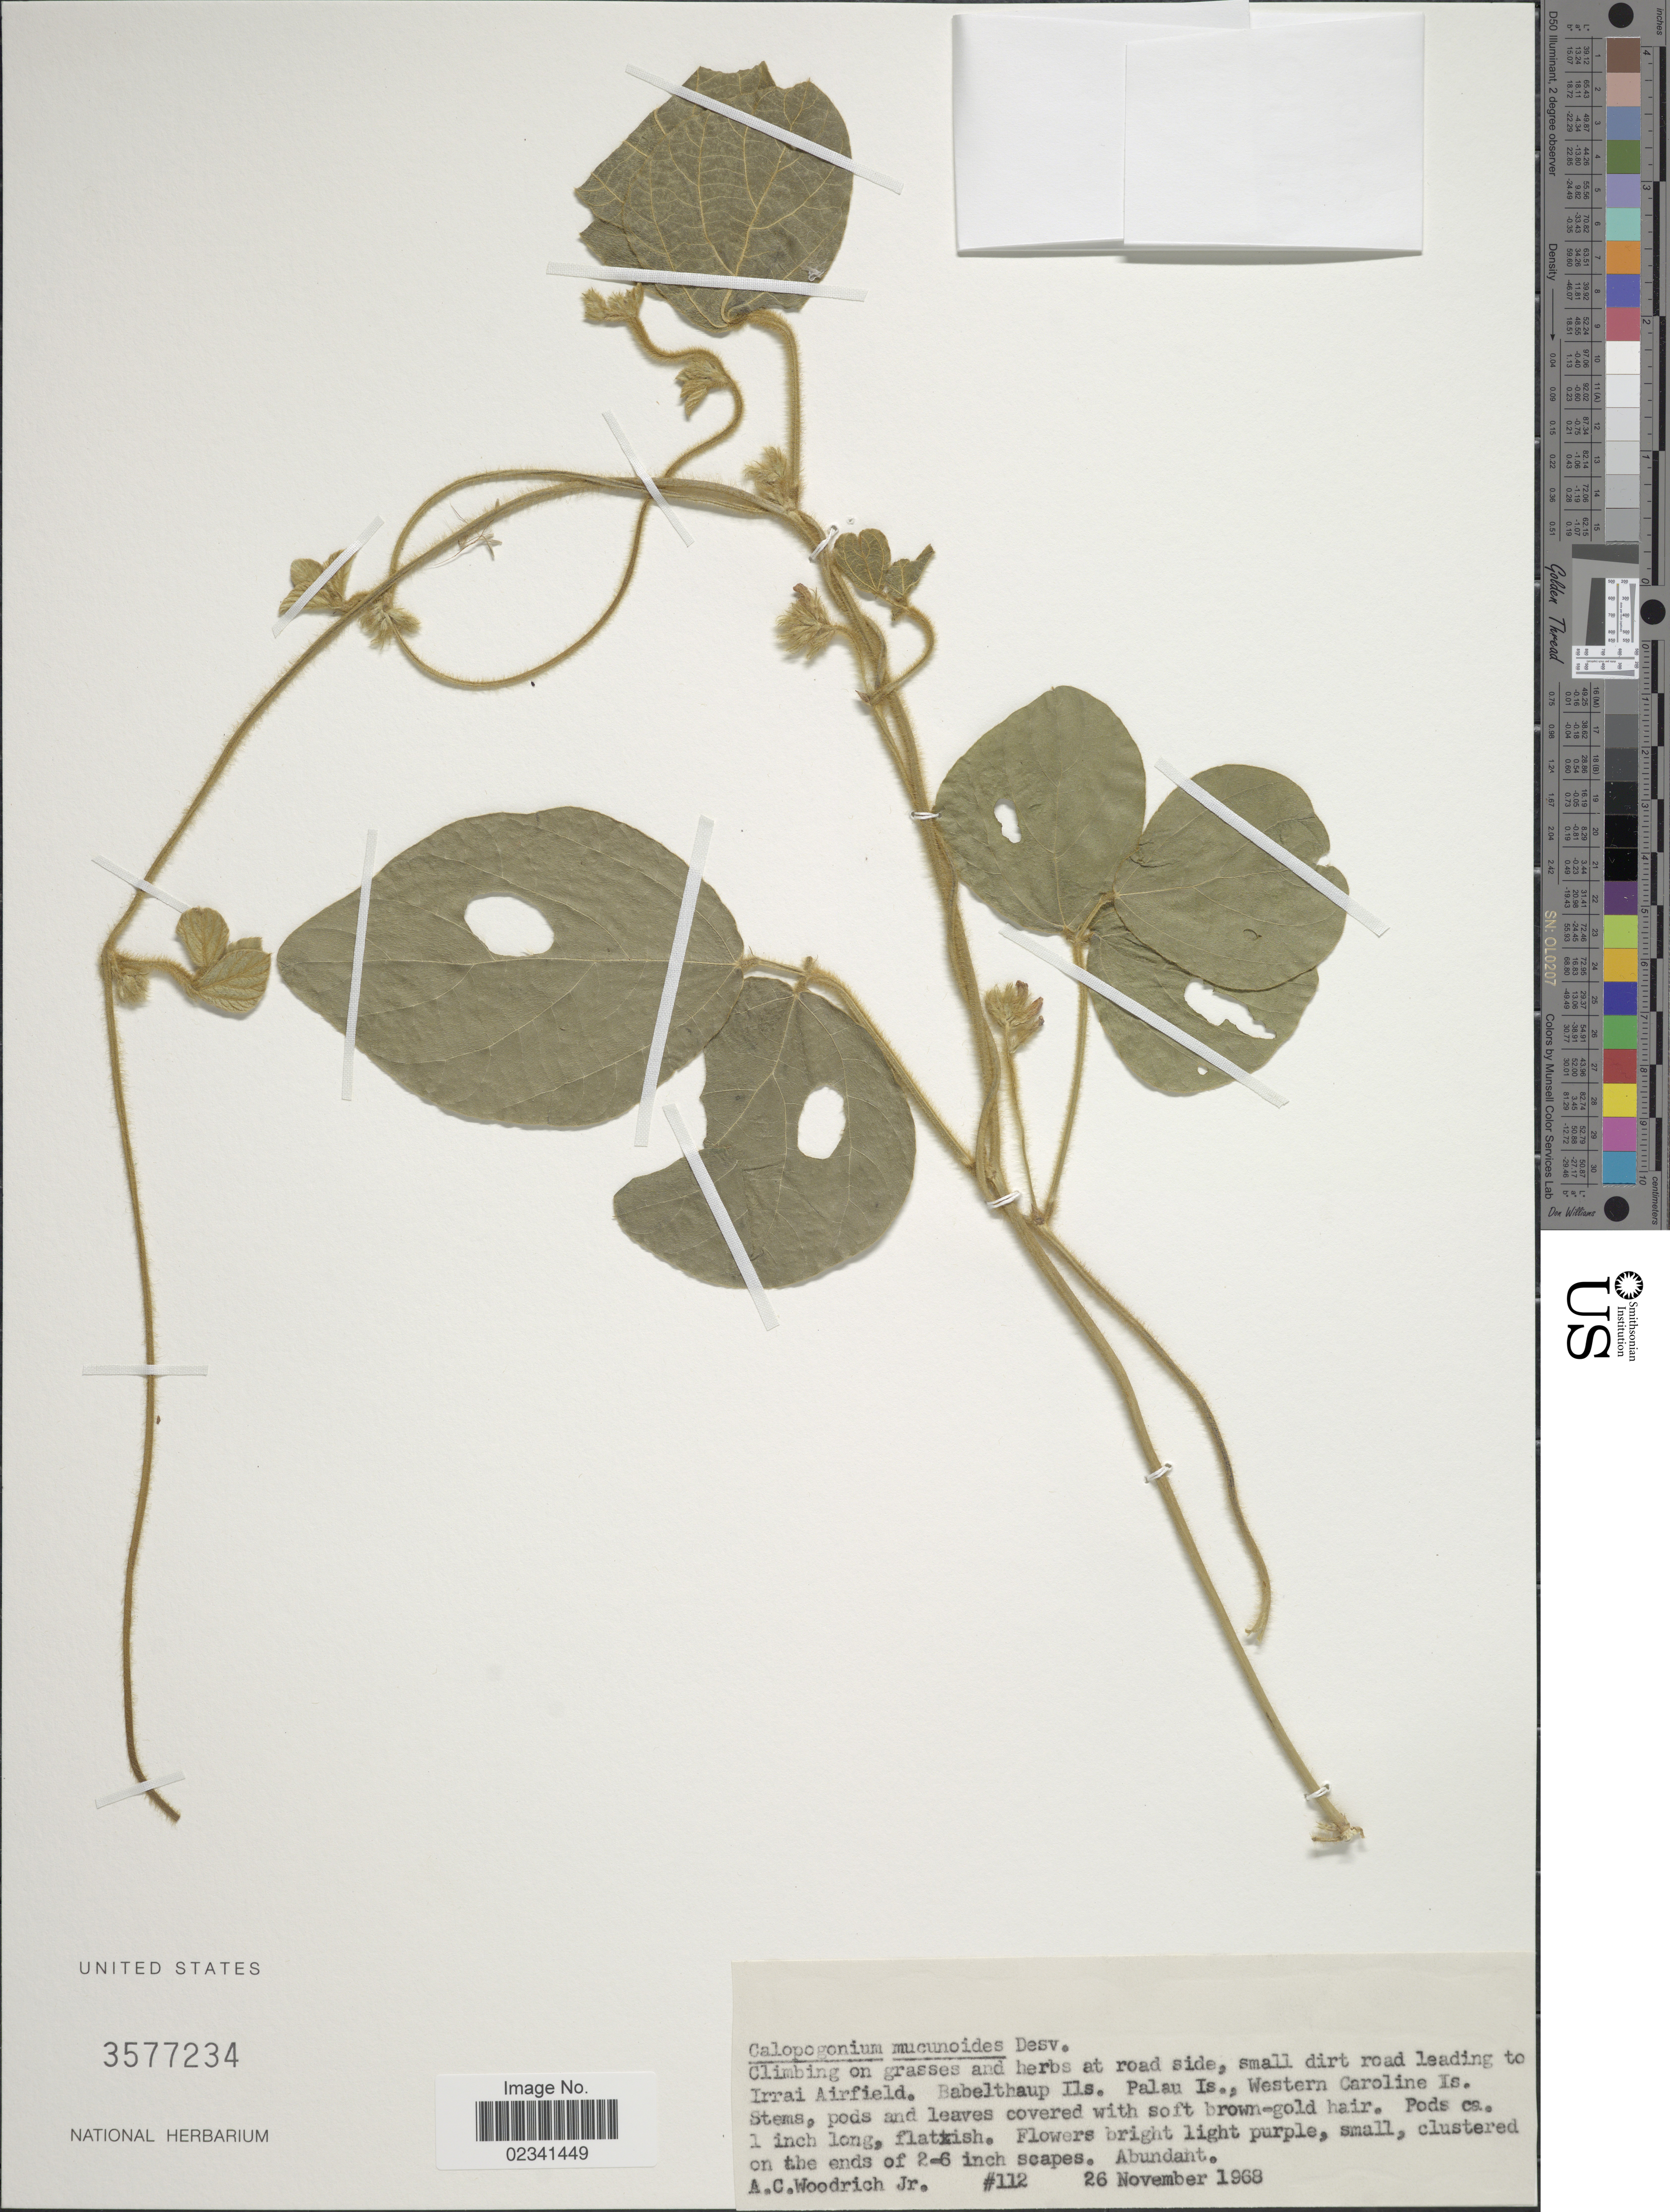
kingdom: Plantae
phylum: Tracheophyta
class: Magnoliopsida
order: Fabales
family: Fabaceae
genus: Calopogonium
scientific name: Calopogonium mucunoides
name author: Desv.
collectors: A. Woodrich Jr.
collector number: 112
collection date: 1968-11-26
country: Palau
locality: Small dirt road leading to Irrai Airfield. Babelthaup Ils. Palau Is., Western Caroline Is.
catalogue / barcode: US 3577234